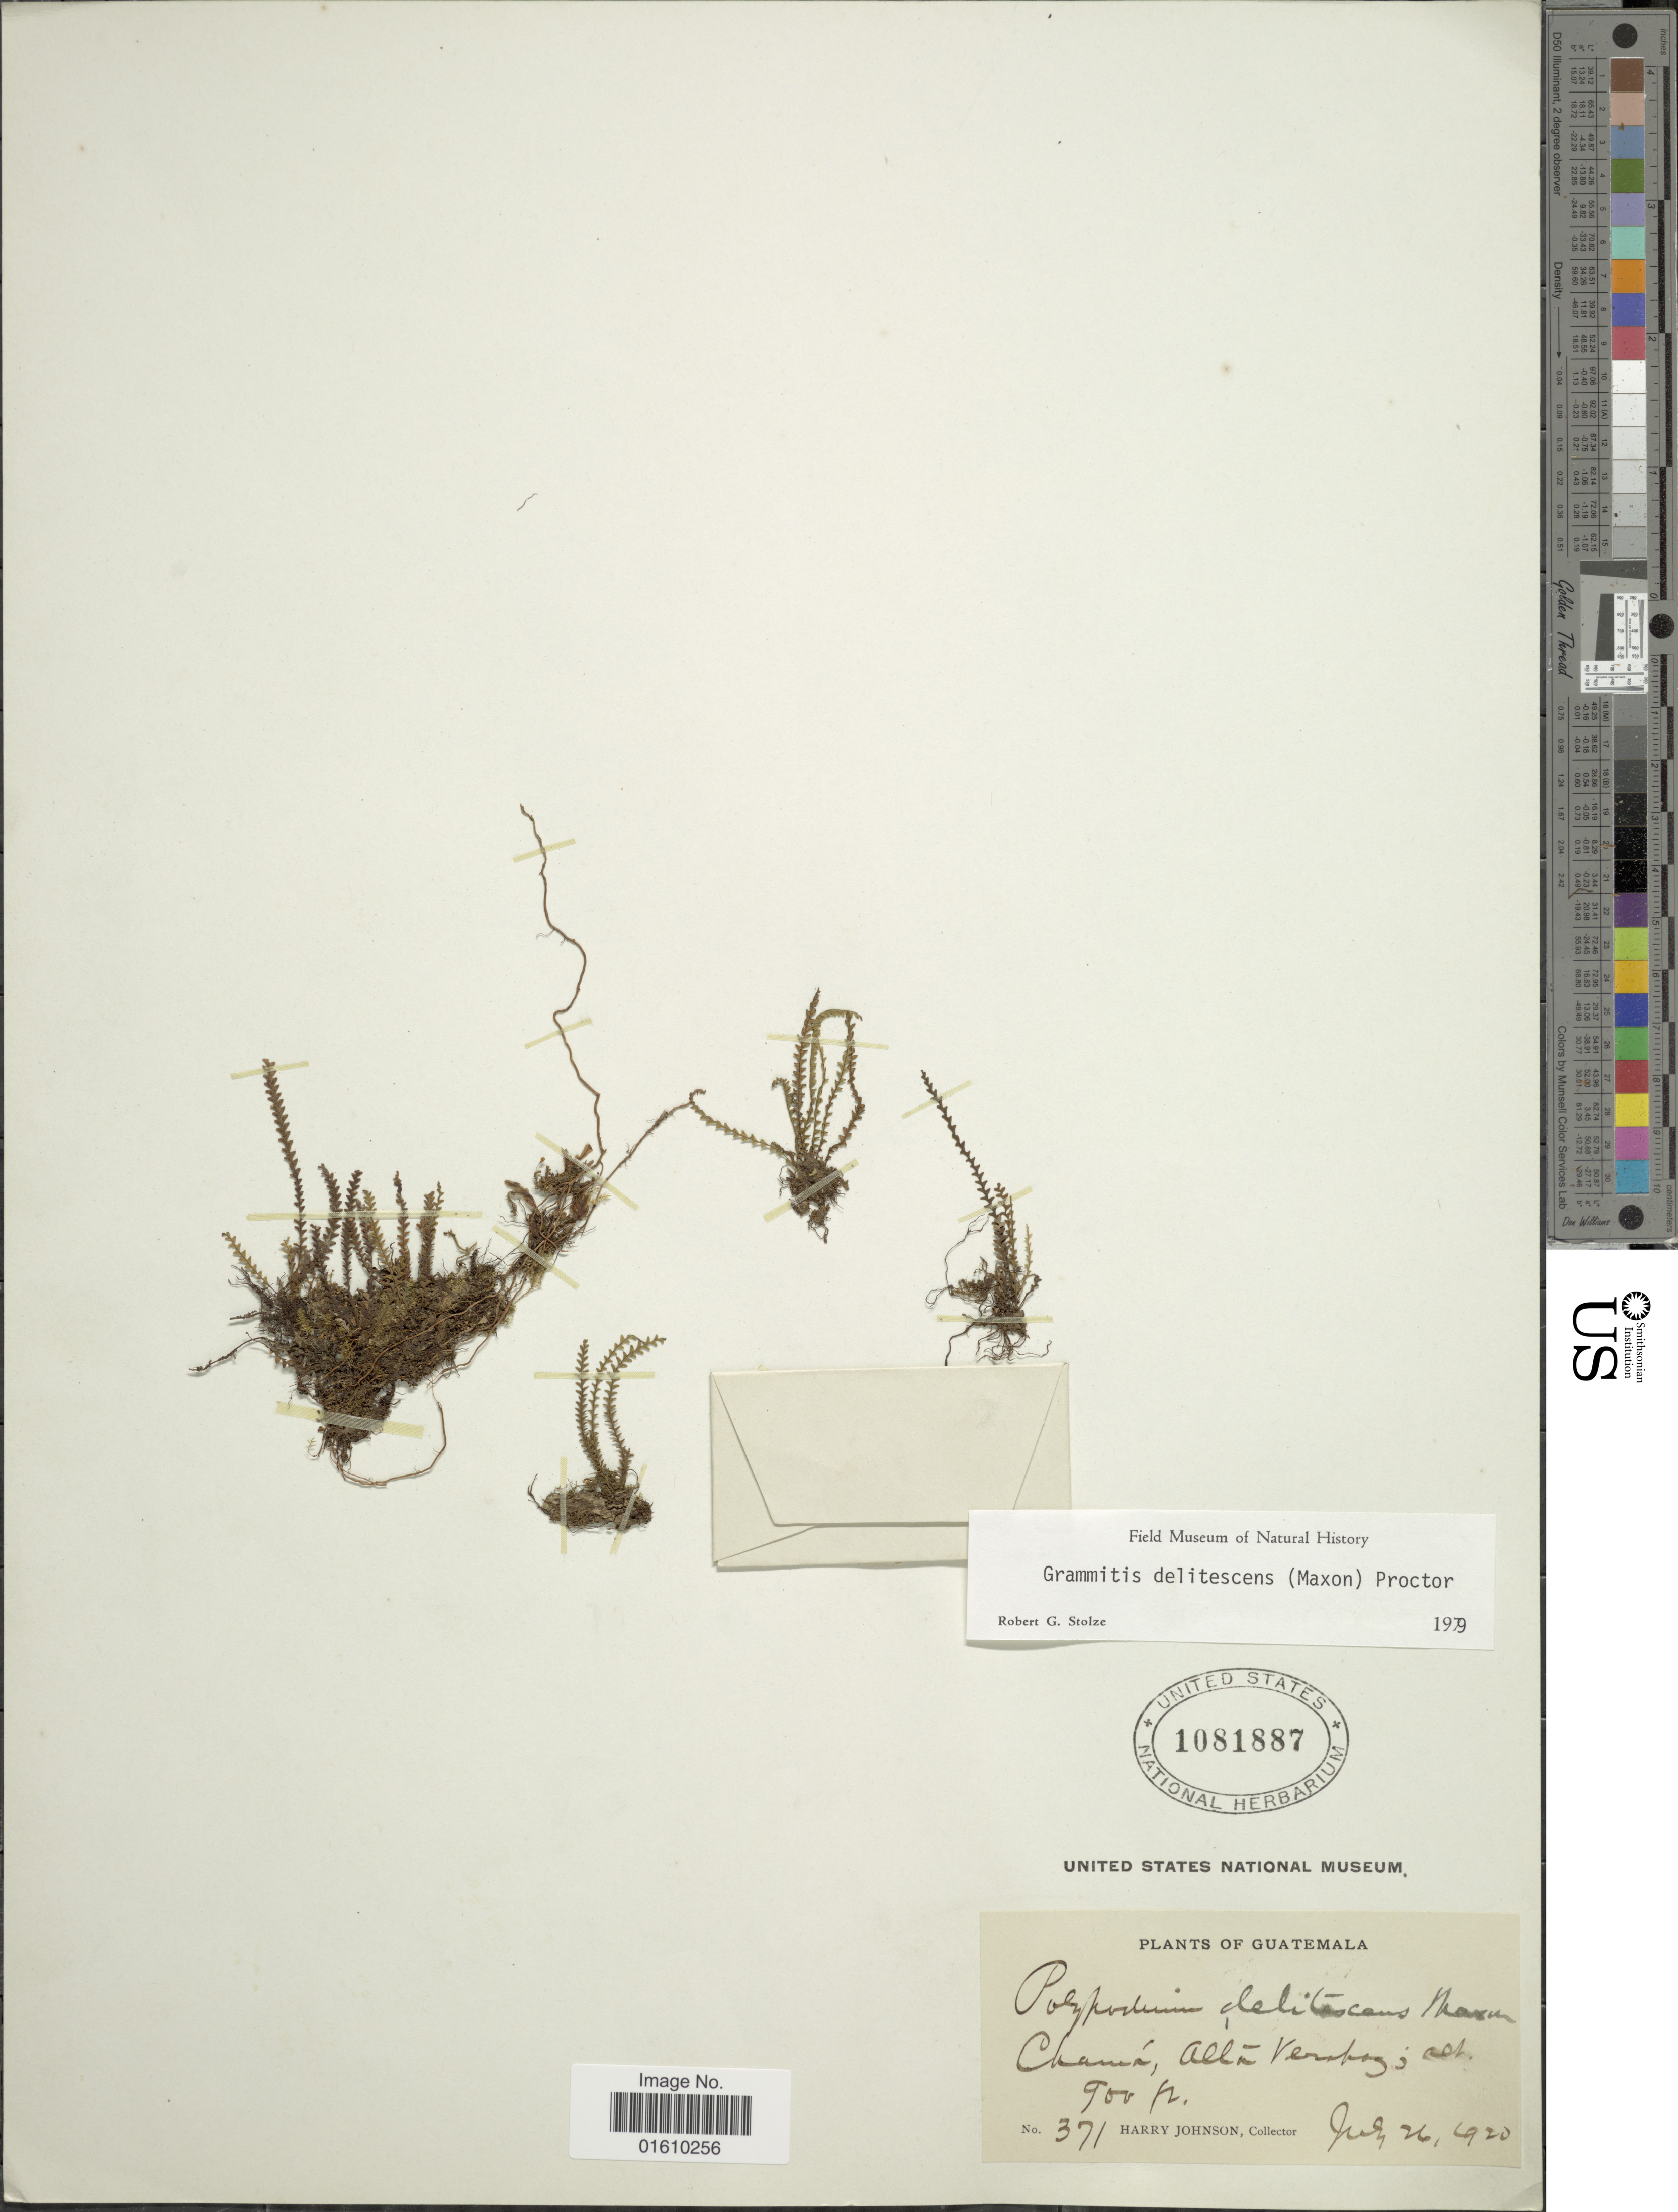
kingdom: Plantae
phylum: Tracheophyta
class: Polypodiopsida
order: Polypodiales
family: Polypodiaceae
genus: Stenogrammitis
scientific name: Stenogrammitis delitescens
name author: (Maxon) Labiak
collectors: H. Johnson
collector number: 371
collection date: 1920-07-26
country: Guatemala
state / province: Alta Verapaz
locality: Chamá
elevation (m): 274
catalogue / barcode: US 1081887